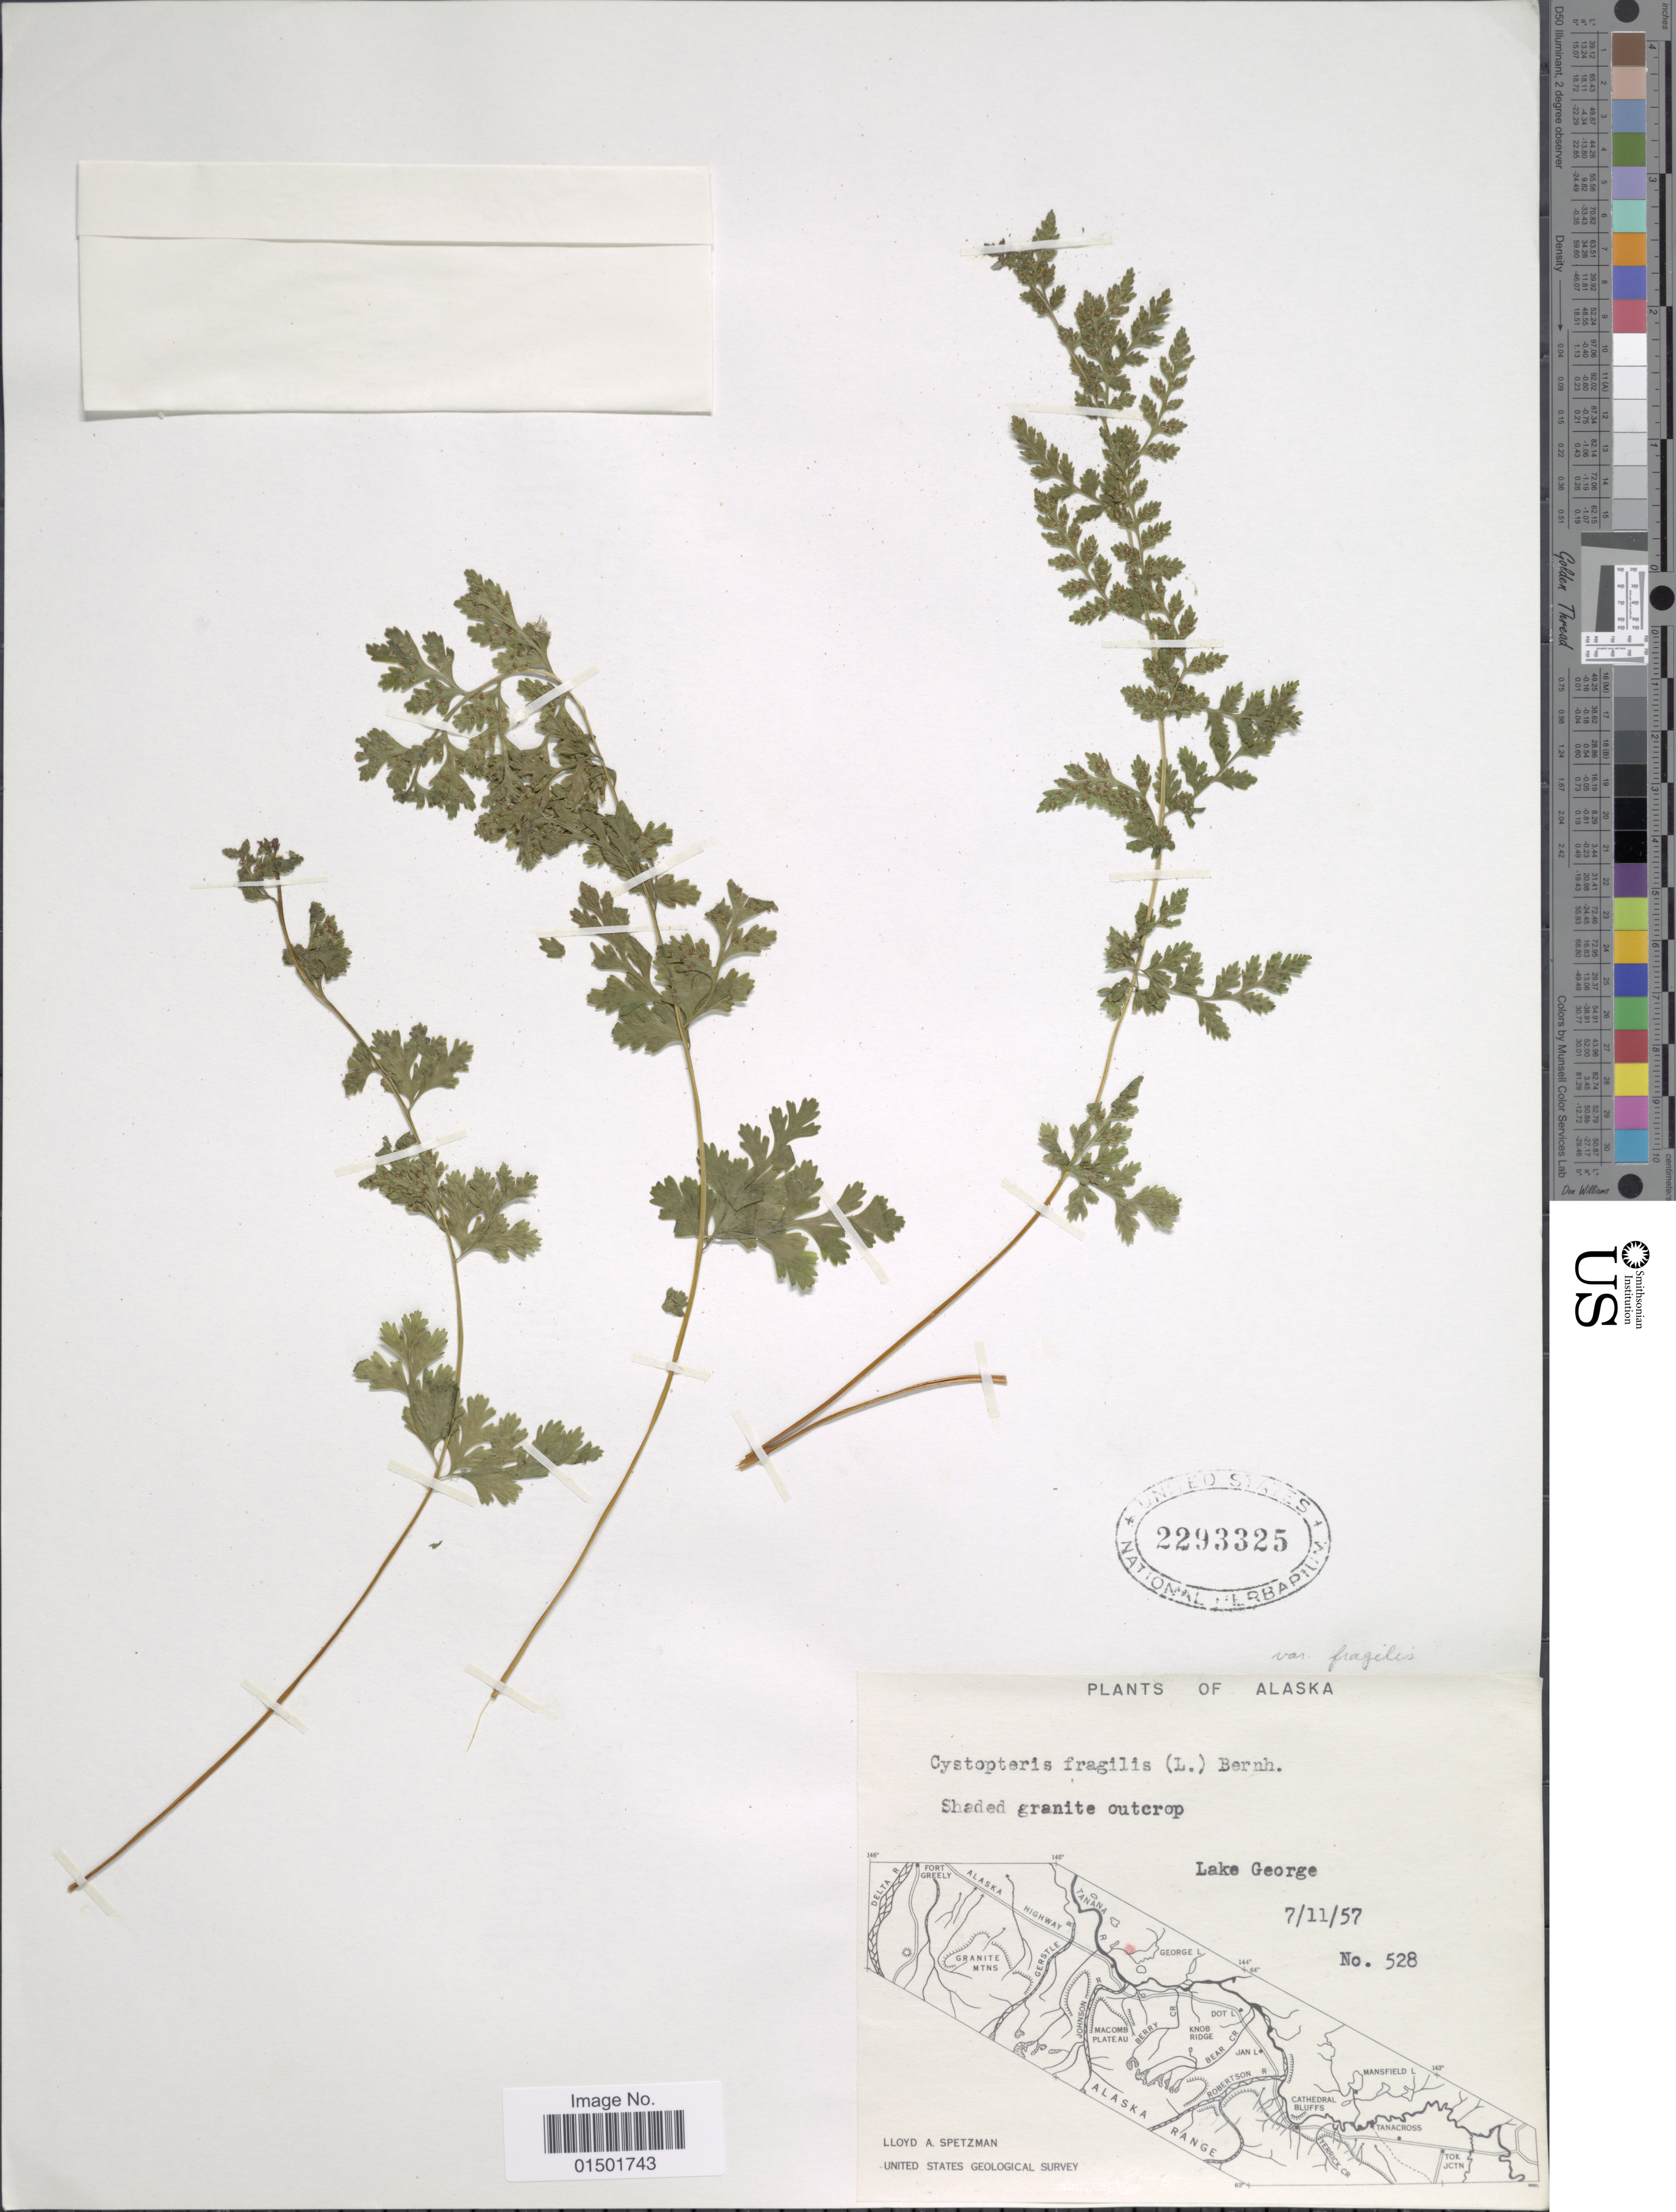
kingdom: Plantae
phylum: Tracheophyta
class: Polypodiopsida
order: Polypodiales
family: Cystopteridaceae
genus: Cystopteris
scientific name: Cystopteris fragilis var. fragilis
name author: (L.) Bernh.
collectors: L. Spetzman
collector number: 528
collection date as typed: Transcribed d/m/y: 11/7/57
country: United States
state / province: Alaska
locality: Lake George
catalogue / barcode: US 2293325